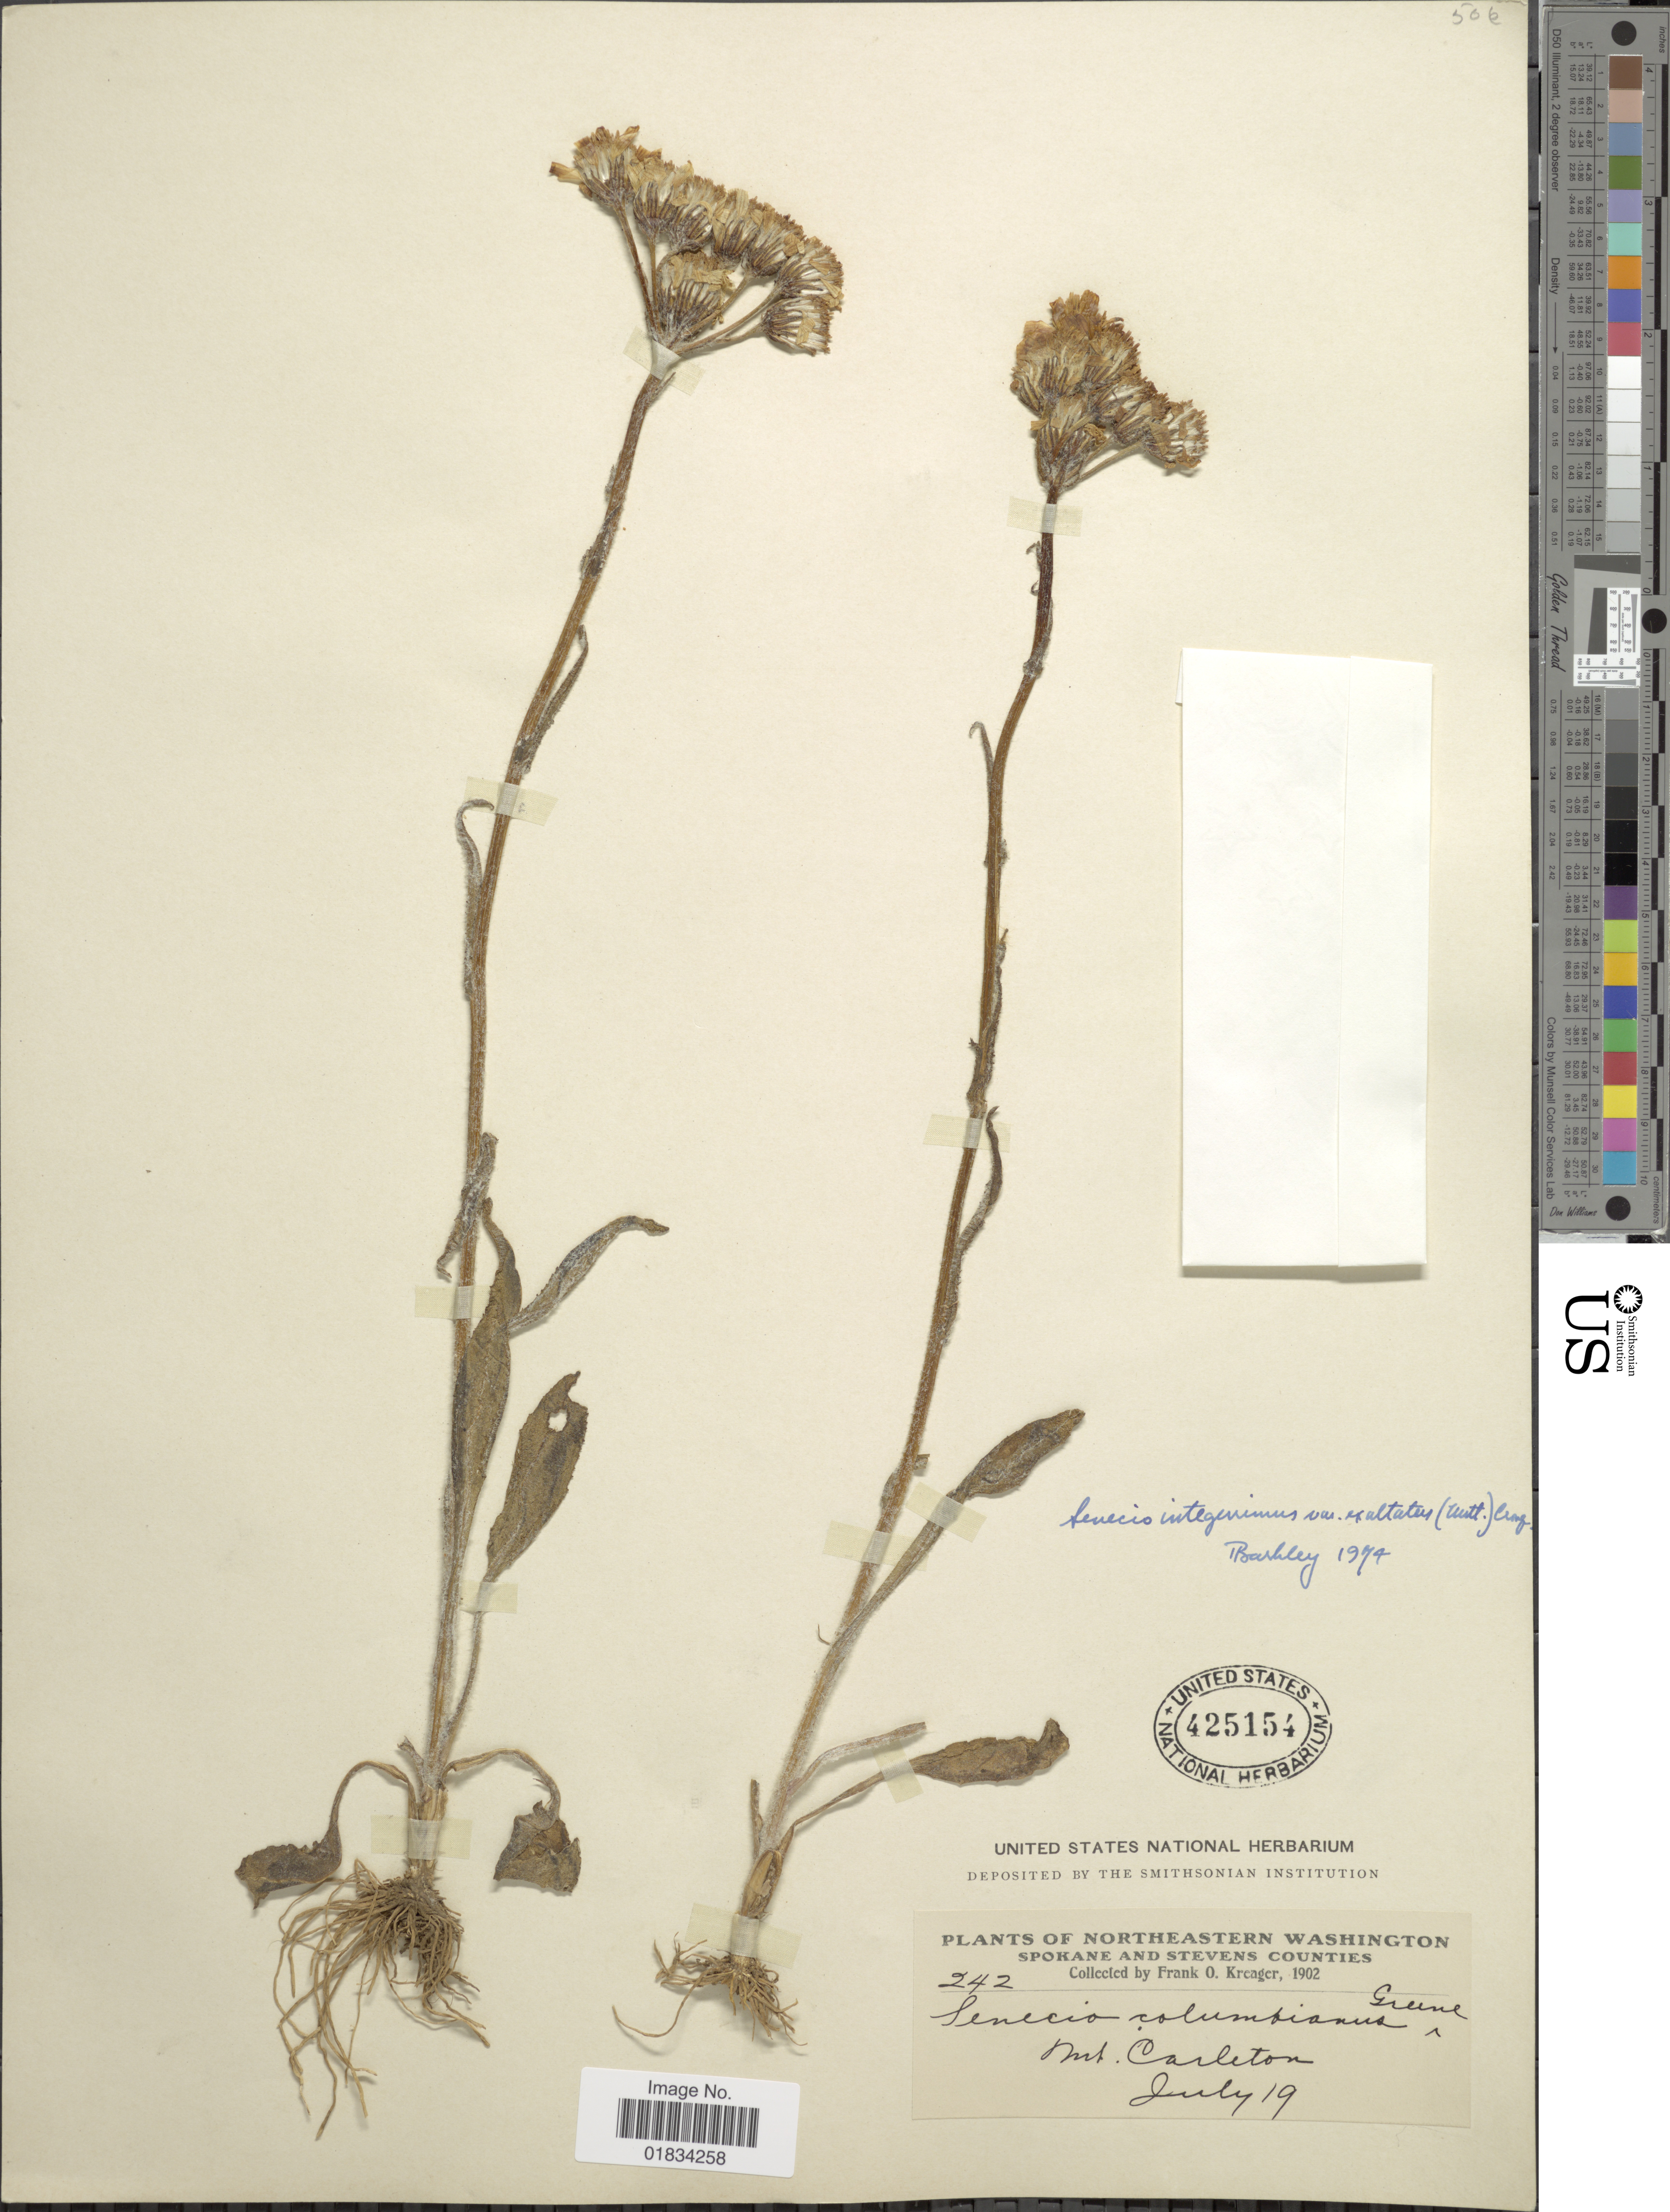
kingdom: Plantae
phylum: Tracheophyta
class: Magnoliopsida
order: Asterales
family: Asteraceae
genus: Senecio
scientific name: Senecio integerrimus var. exaltatus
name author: (Nutt.) Cronq.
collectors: F. Kreager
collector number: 242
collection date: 1902-07-16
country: United States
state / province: Washington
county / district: Spokane / Stevens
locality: Spokane and Stevens Counties. Mt. Carleton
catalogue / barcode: US 425154